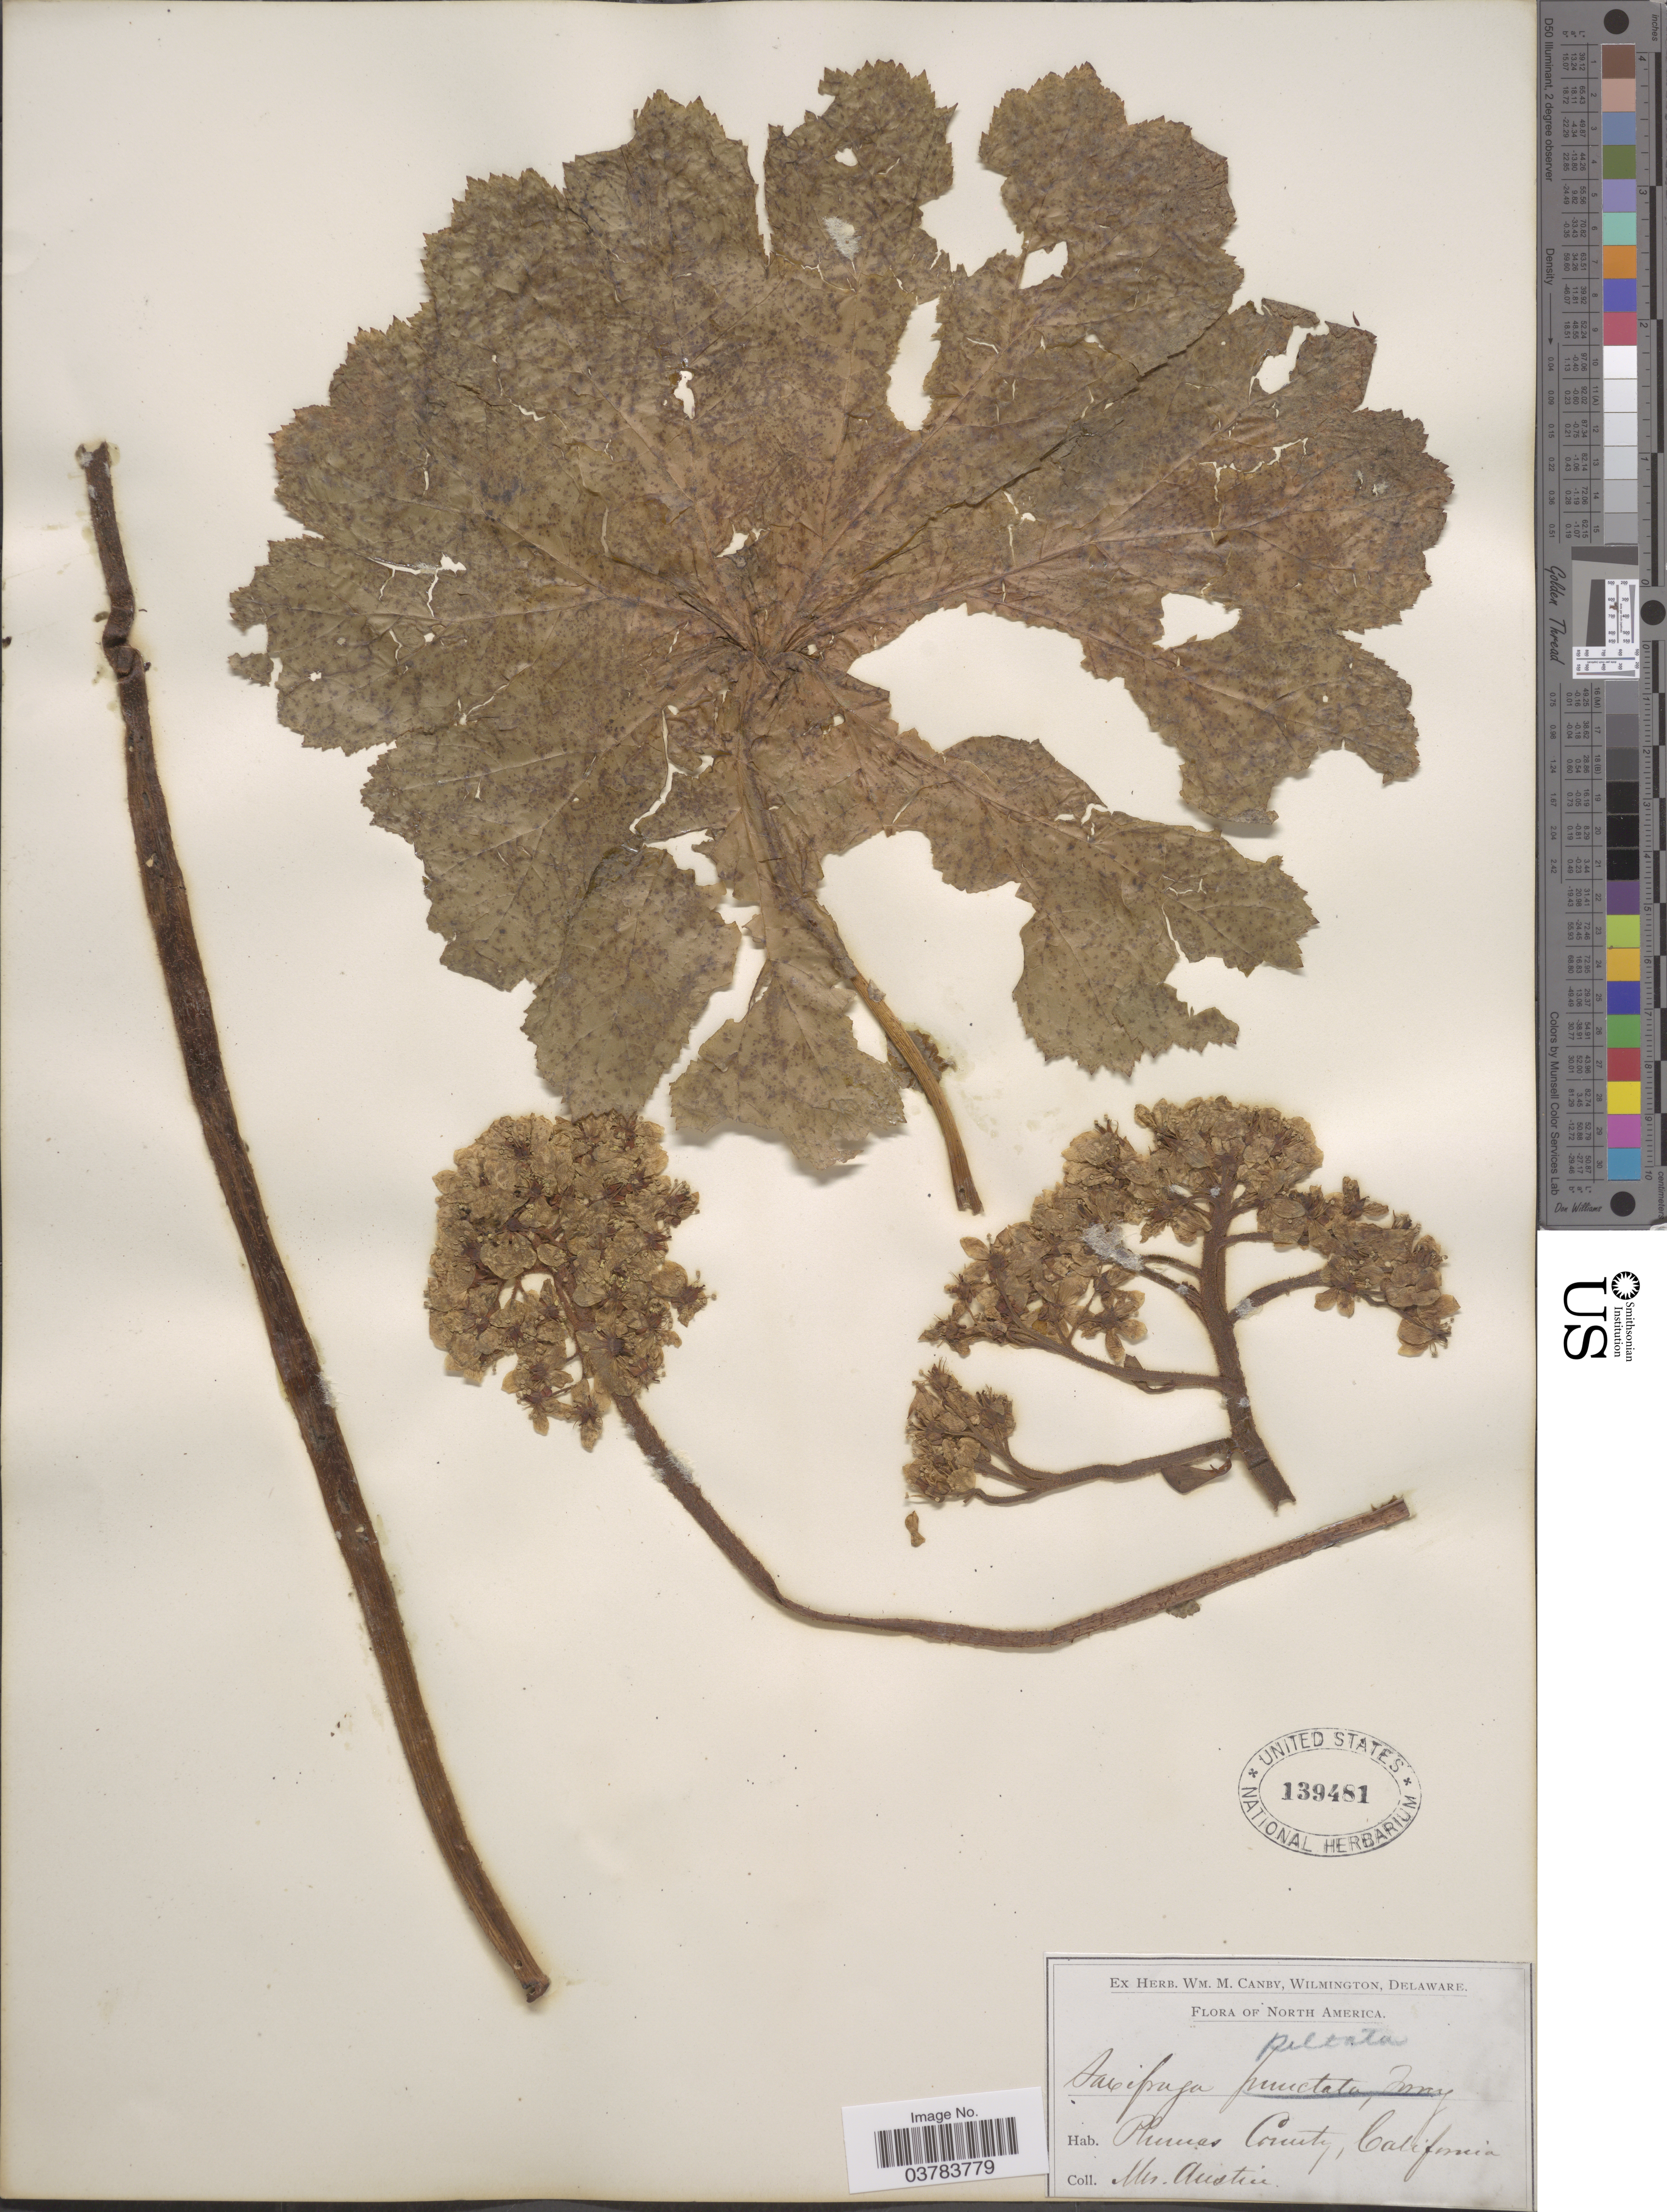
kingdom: Plantae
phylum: Tracheophyta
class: Magnoliopsida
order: Saxifragales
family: Saxifragaceae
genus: Darmera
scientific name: Darmera peltata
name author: (Torr. ex Benth.) Voss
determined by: Strong, Mark T., (BOT), Smithsonian Institution - National Museum of Natural History (UNITED STATES)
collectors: Austin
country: United States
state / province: California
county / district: Plumas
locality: Plumas County.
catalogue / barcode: US 139481